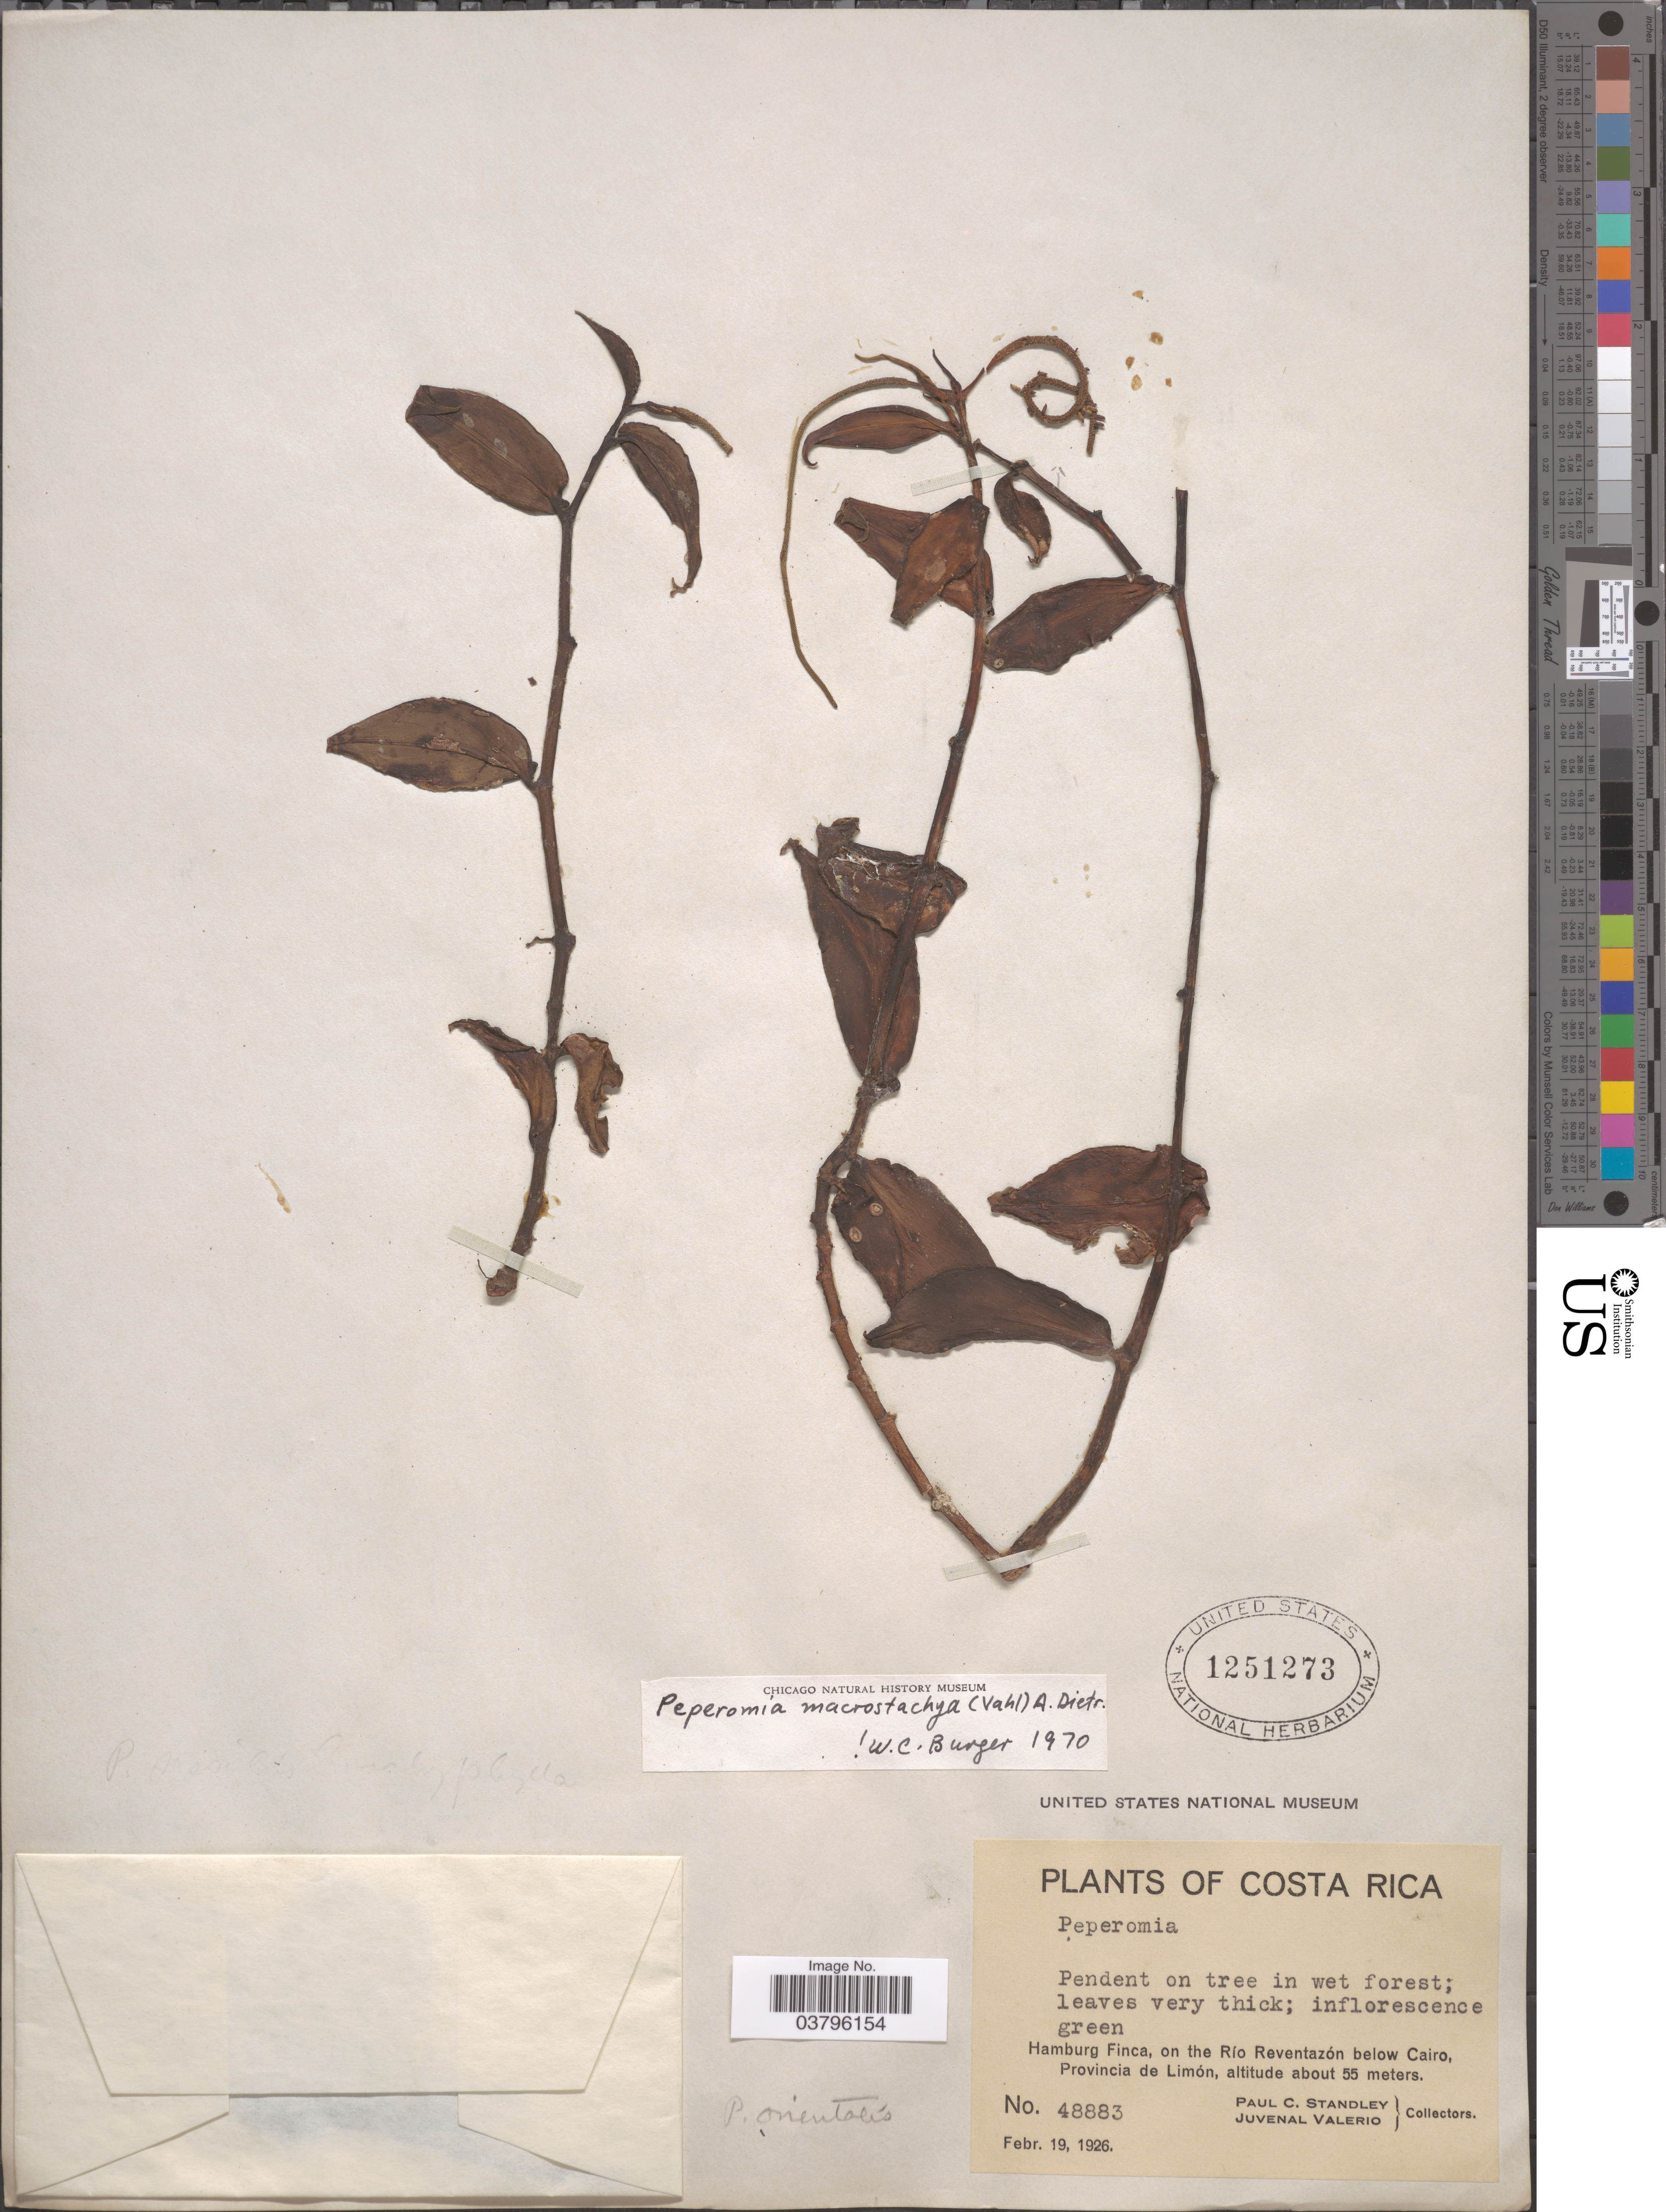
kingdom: Plantae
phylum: Tracheophyta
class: Magnoliopsida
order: Piperales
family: Piperaceae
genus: Peperomia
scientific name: Peperomia portobellensis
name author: Beurl.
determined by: Jiménez, José Estaban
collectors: P. C. Standley & J. Valerio R.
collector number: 48883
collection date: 1926-02-19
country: Costa Rica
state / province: Limón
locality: Hamburg Finca, on the Río Reventazón below Cairo.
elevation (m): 55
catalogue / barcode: US 1251273